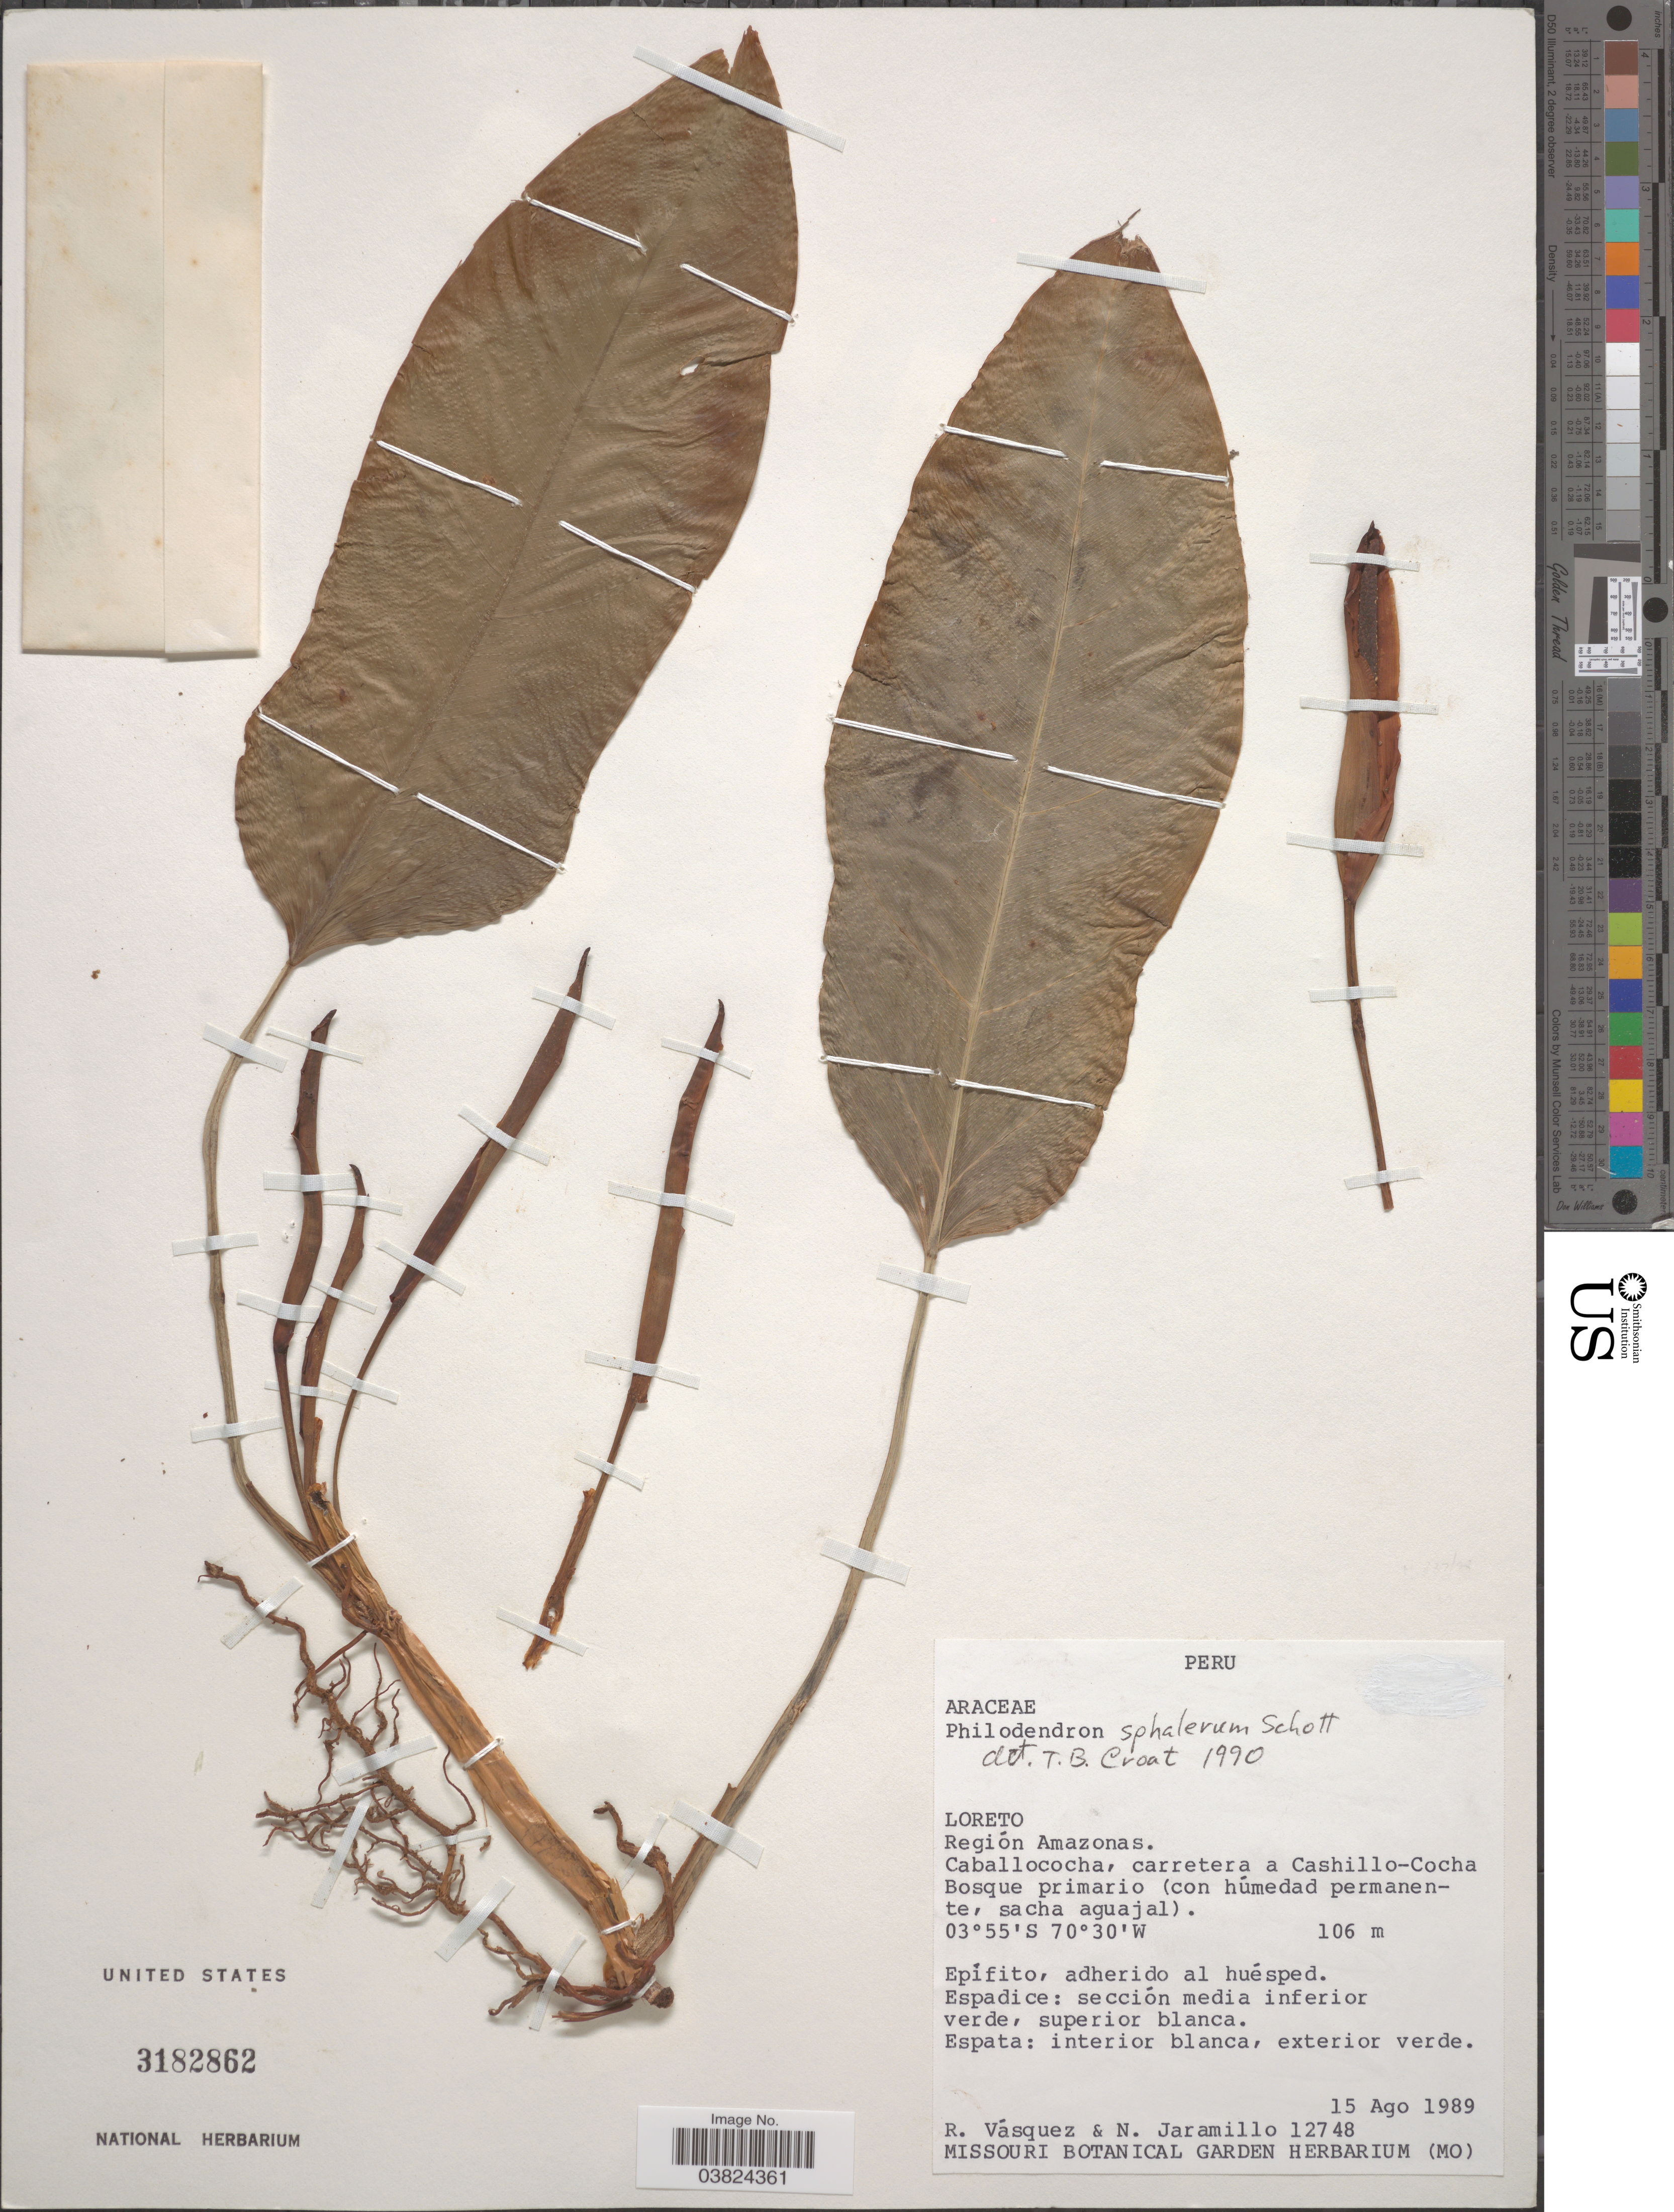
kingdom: Plantae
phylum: Tracheophyta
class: Liliopsida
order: Alismatales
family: Araceae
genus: Philodendron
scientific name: Philodendron sphalerum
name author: Schott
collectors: R. Vásquez & N. Jaramillo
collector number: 12748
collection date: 1989-08-15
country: Peru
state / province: Loreto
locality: Región Amazonas. Caballococha, carretera a Cashillo-Cocha.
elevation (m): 106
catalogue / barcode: US 3182862